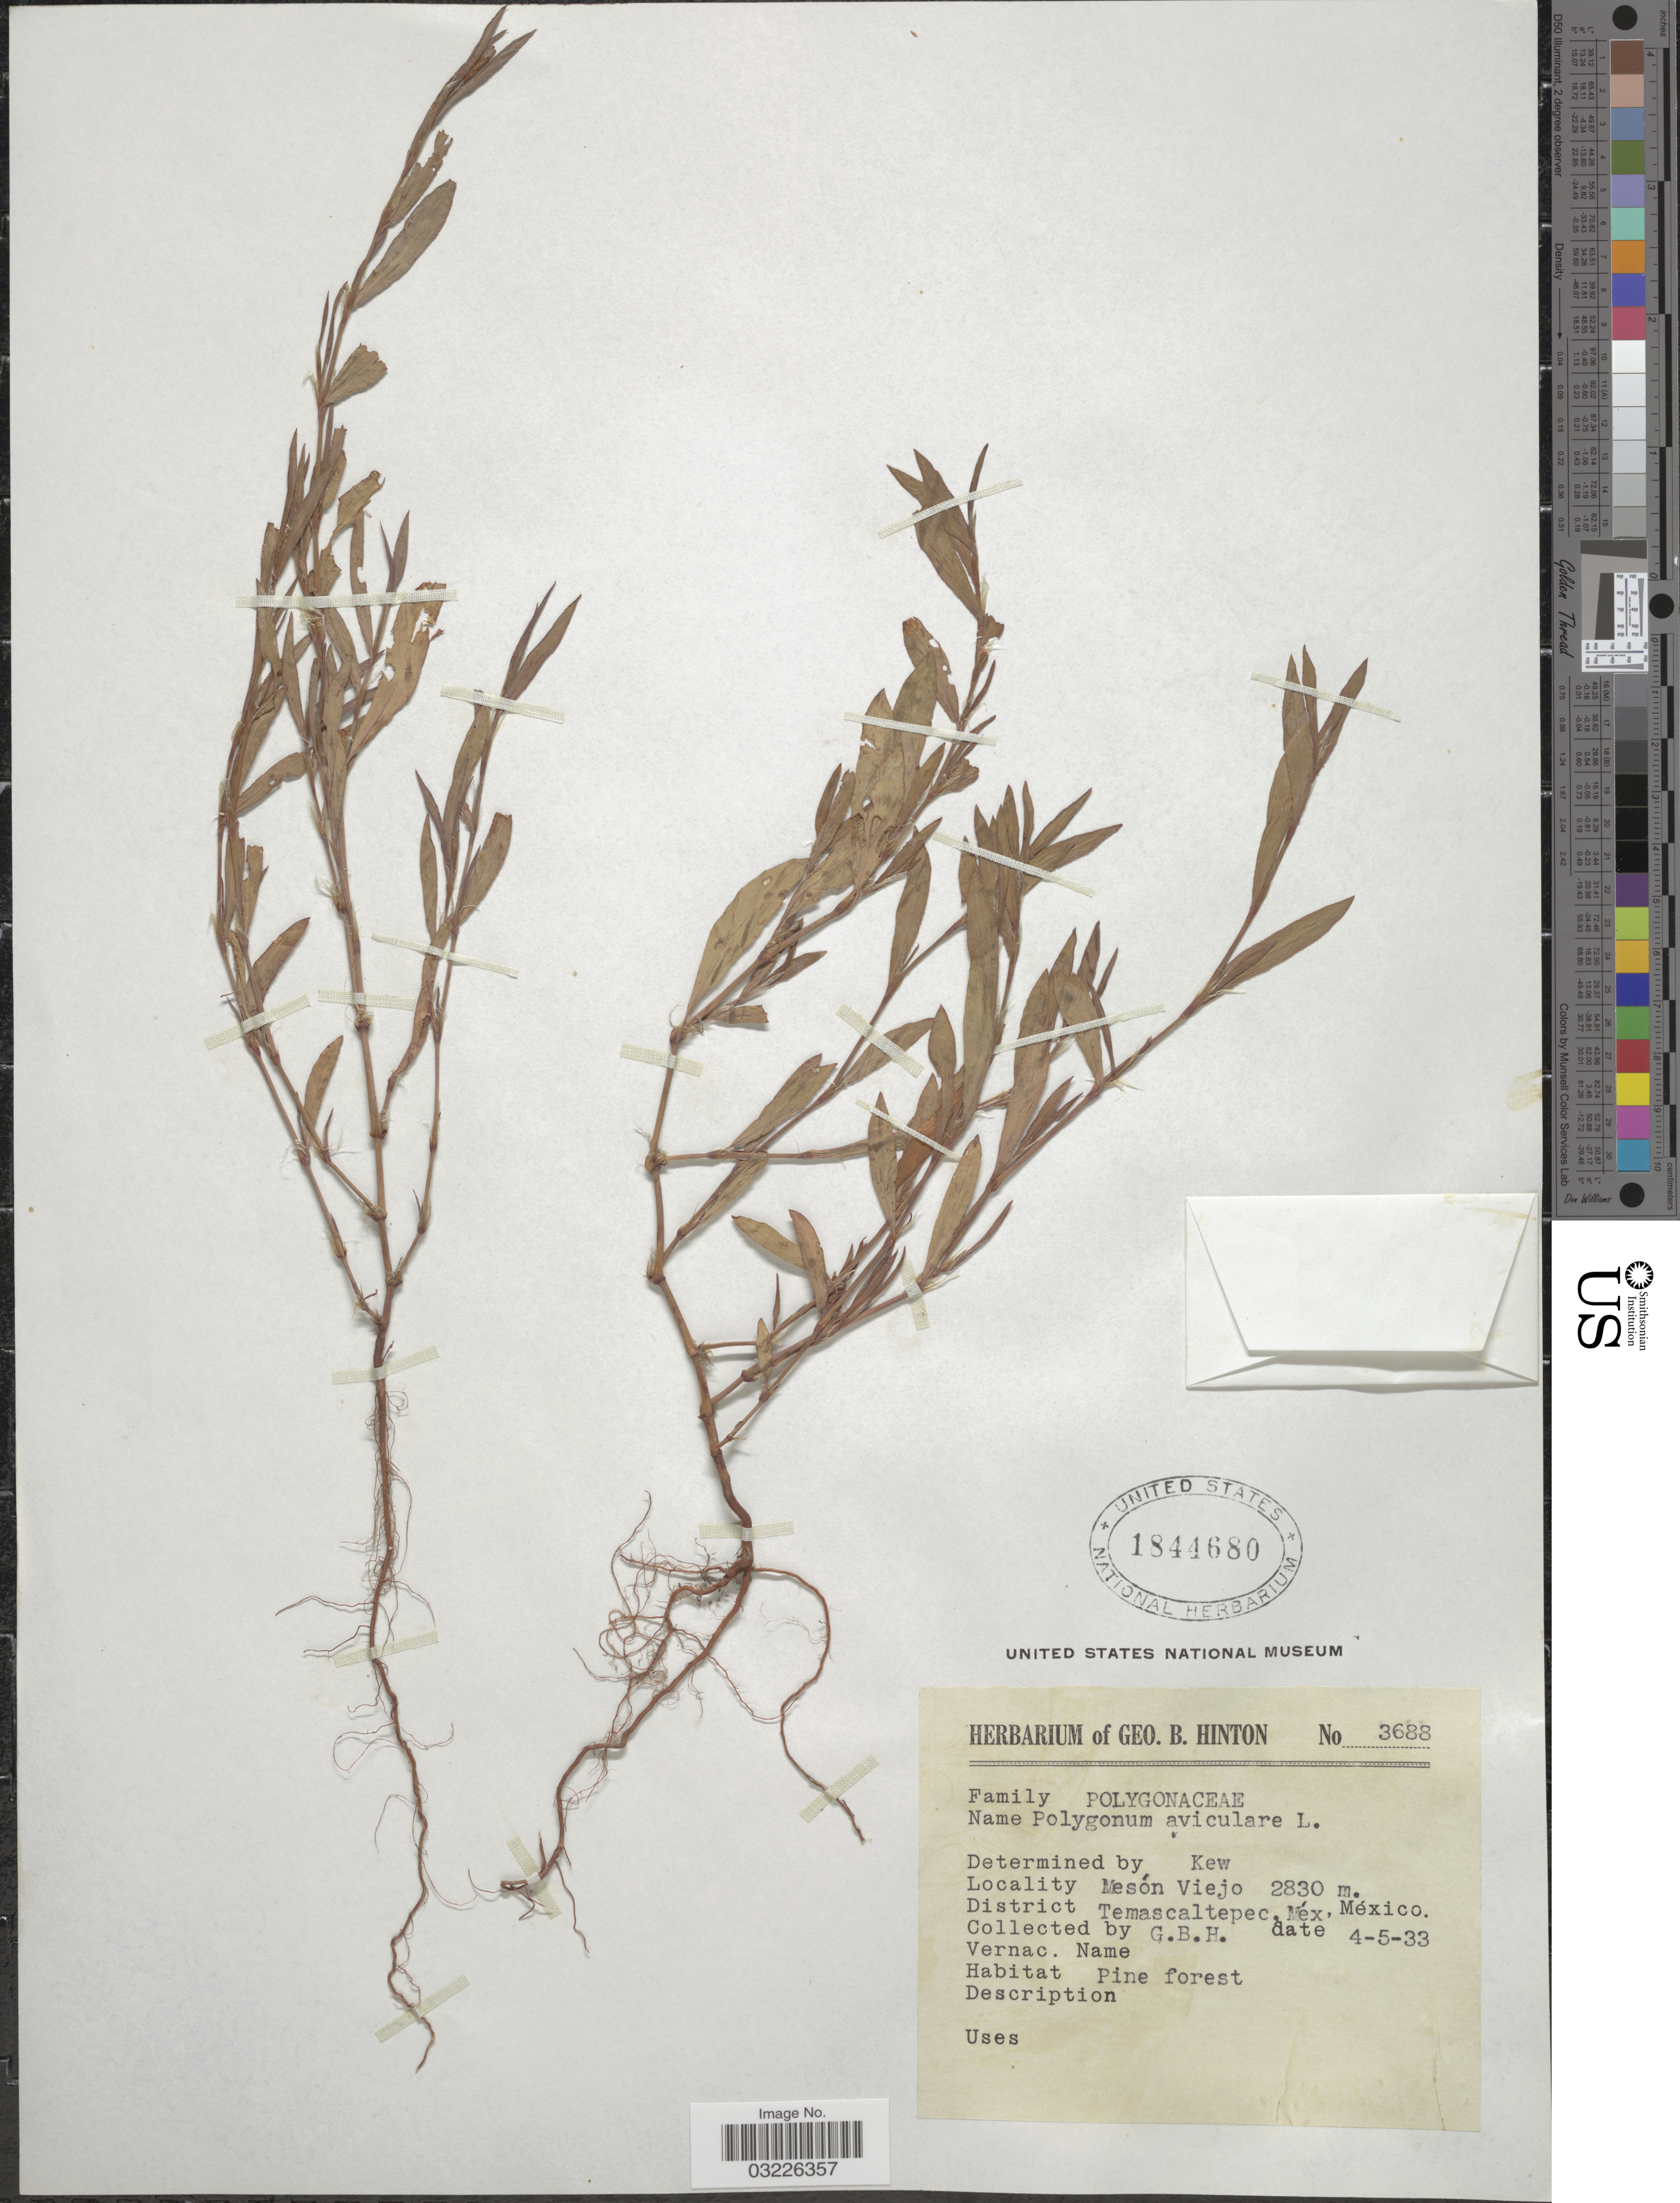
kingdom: Plantae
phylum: Tracheophyta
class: Magnoliopsida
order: Caryophyllales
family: Polygonaceae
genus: Polygonum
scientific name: Polygonum aviculare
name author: L.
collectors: G. B. Hinton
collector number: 3688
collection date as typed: Transcribed d/m/y: 4/5/33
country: Mexico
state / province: México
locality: Mesón Viejo, District Temascaltepec.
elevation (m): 2830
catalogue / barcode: US 1844680